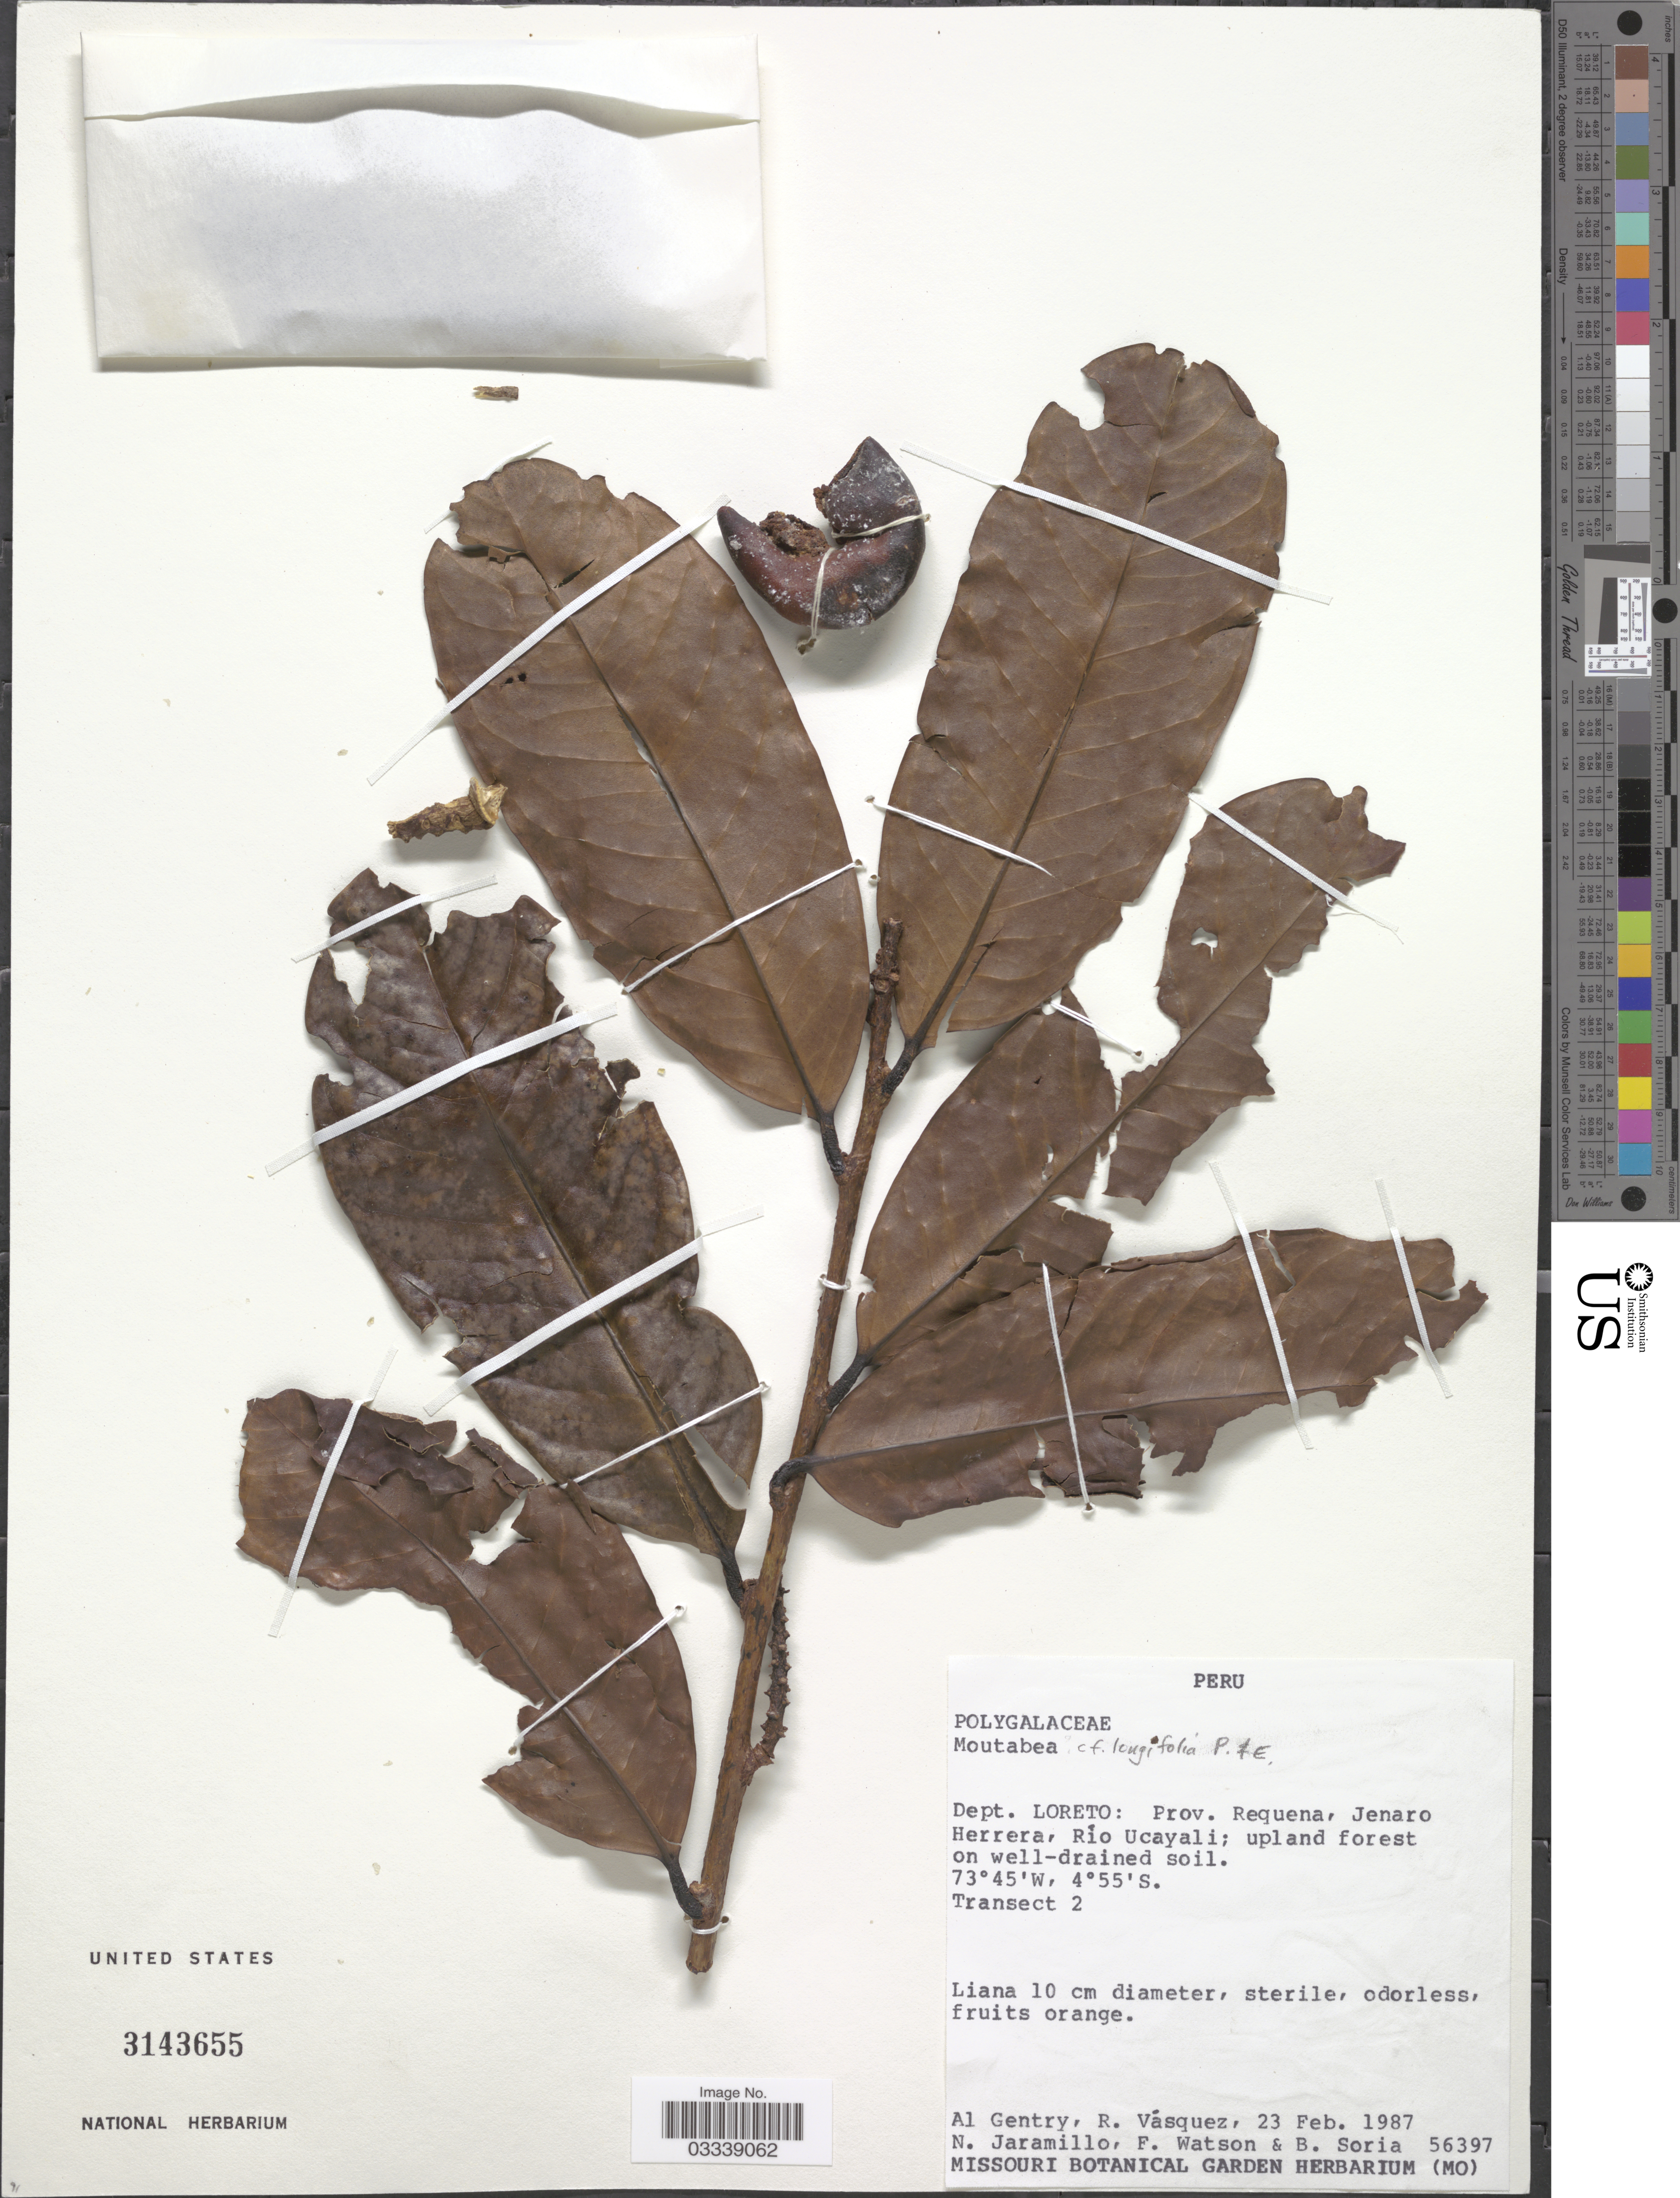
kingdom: Plantae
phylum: Tracheophyta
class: Magnoliopsida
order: Fabales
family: Polygalaceae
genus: Moutabea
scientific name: Moutabea longifolia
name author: Poepp. & Endl.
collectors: A. H. Gentry, R. Vásquez, N. Jaramillo, F. Watson & B. Soria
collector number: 56397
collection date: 1987-02-23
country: Peru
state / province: Loreto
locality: Dept. Loreto: Prov. Requena, Jenaro Herrera, Río Ucayali.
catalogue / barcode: US 3143655